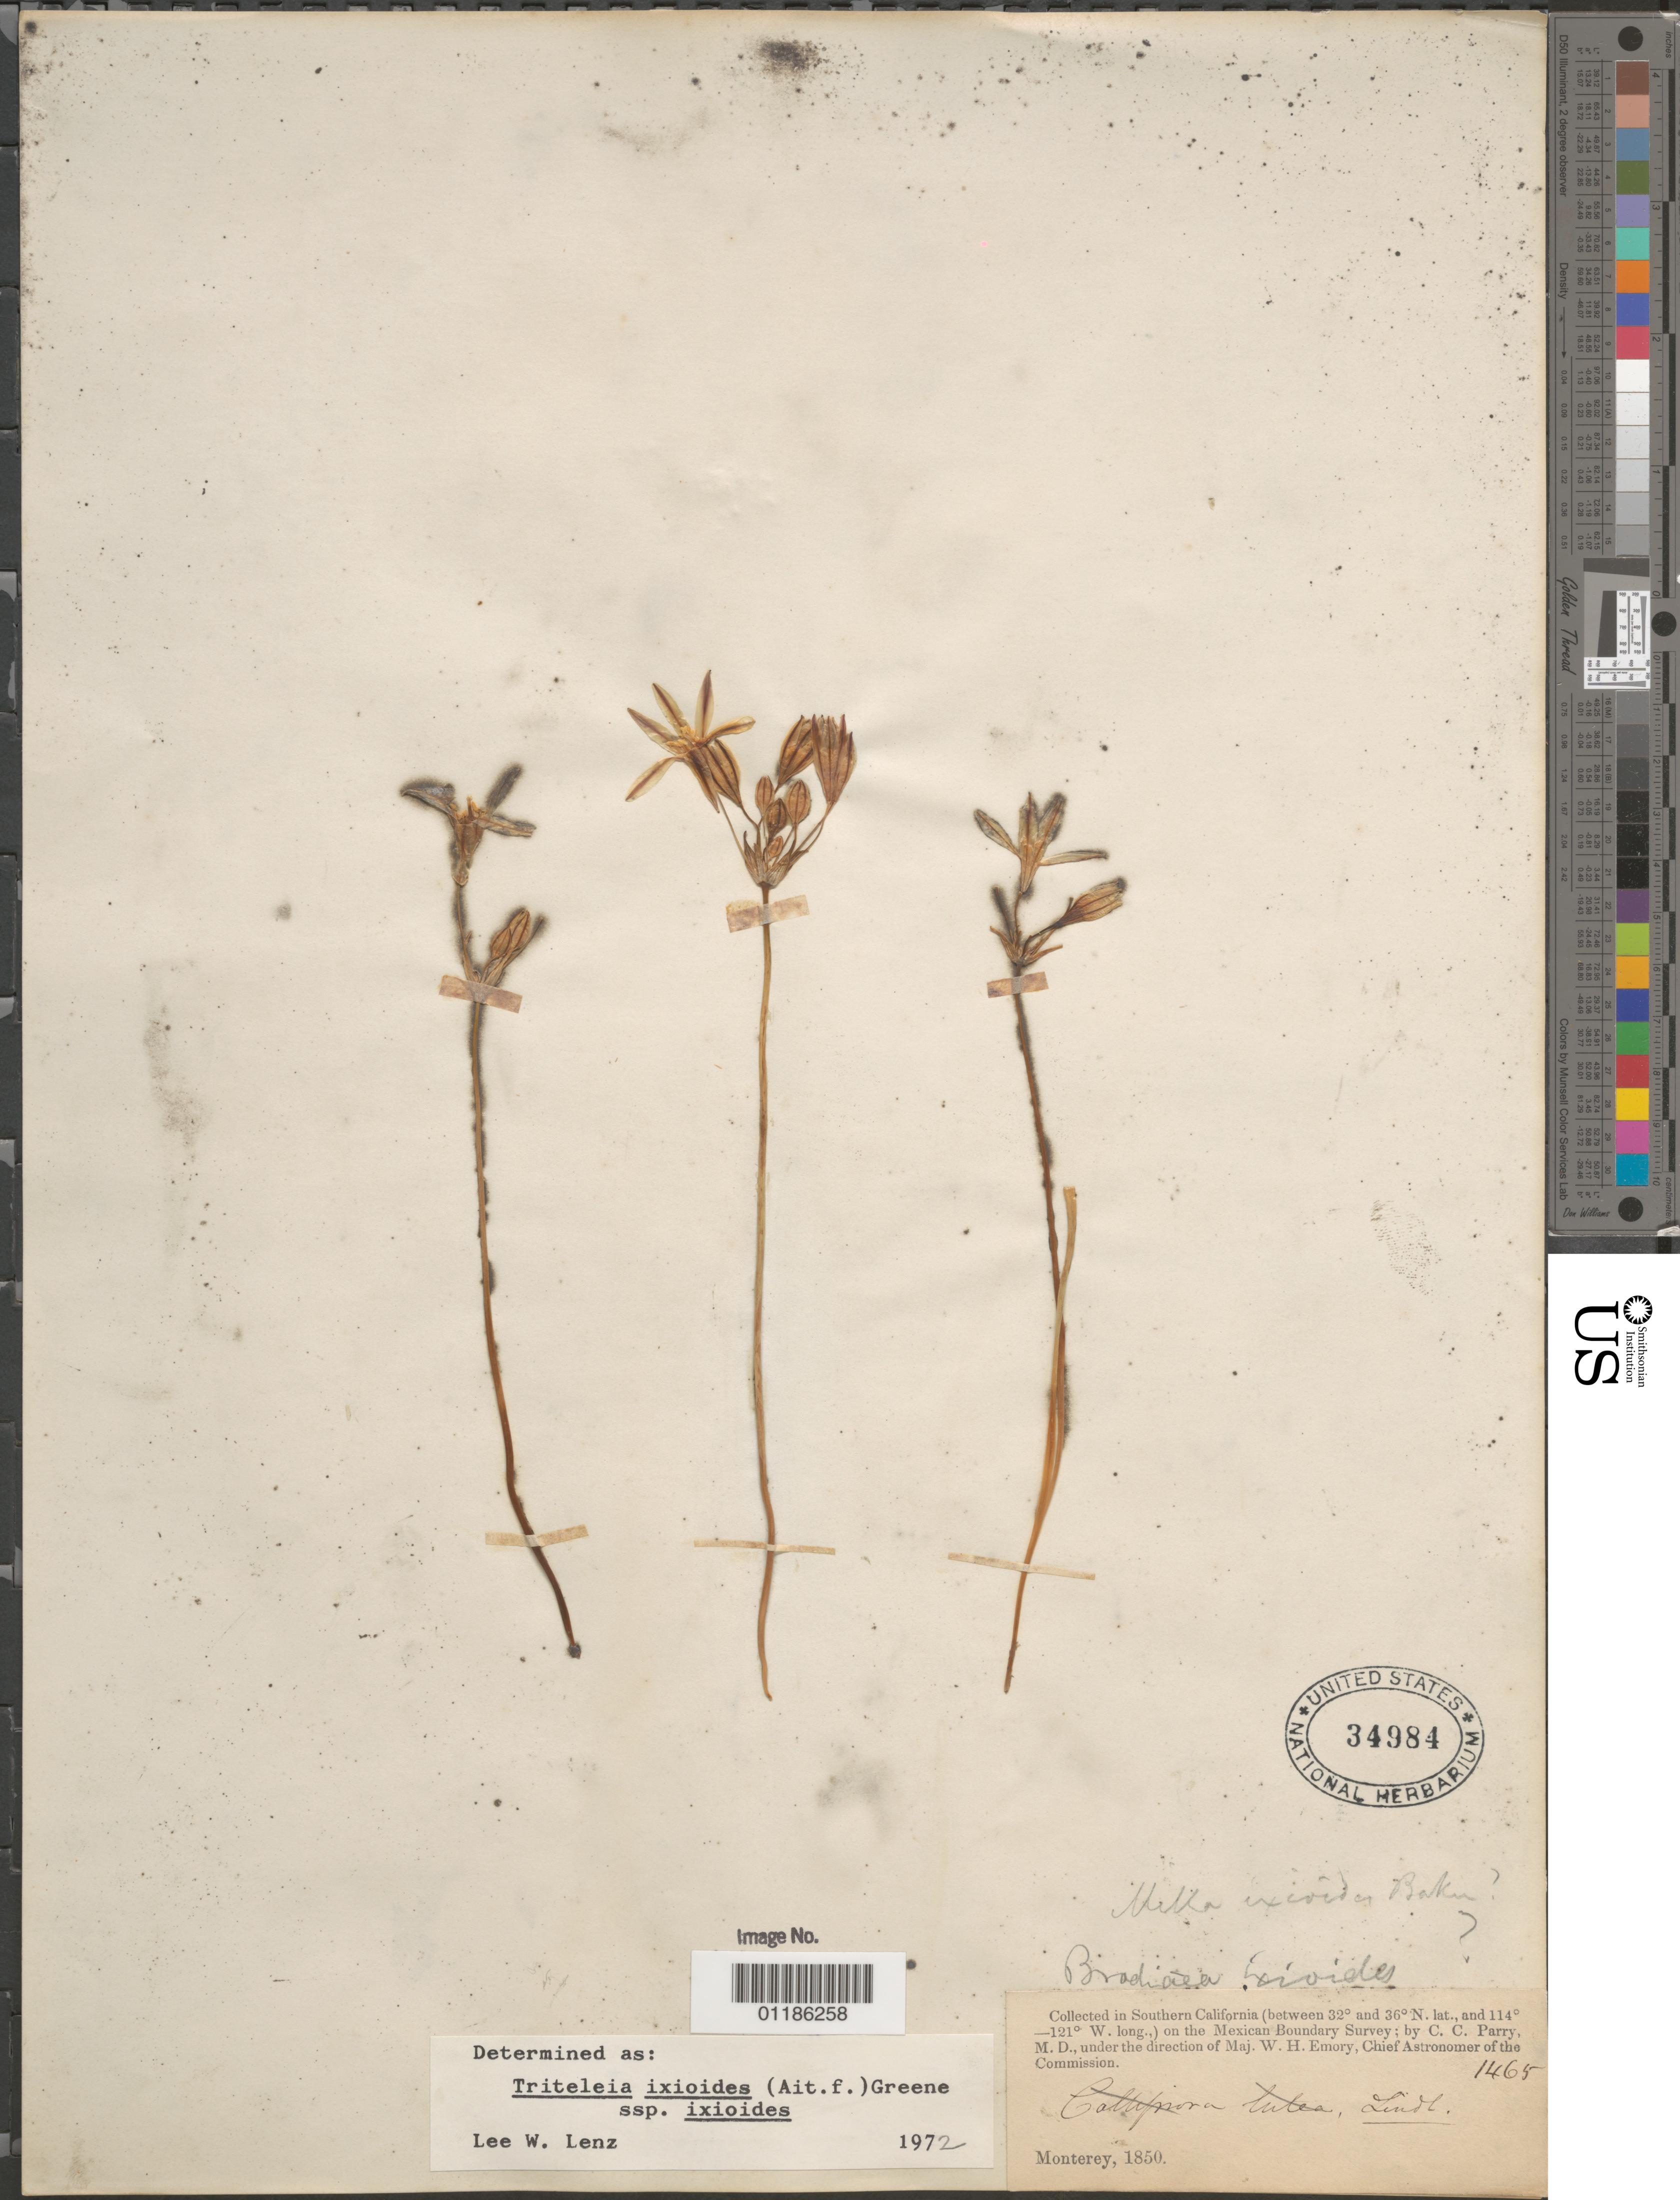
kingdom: Plantae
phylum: Tracheophyta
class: Liliopsida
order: Asparagales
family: Asparagaceae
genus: Triteleia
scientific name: Triteleia ixioides subsp. ixioides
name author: (R. Br.) Greene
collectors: C. C. Parry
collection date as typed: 1850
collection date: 1850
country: United States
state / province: California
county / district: Monterey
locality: Monterey.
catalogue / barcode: US 34984